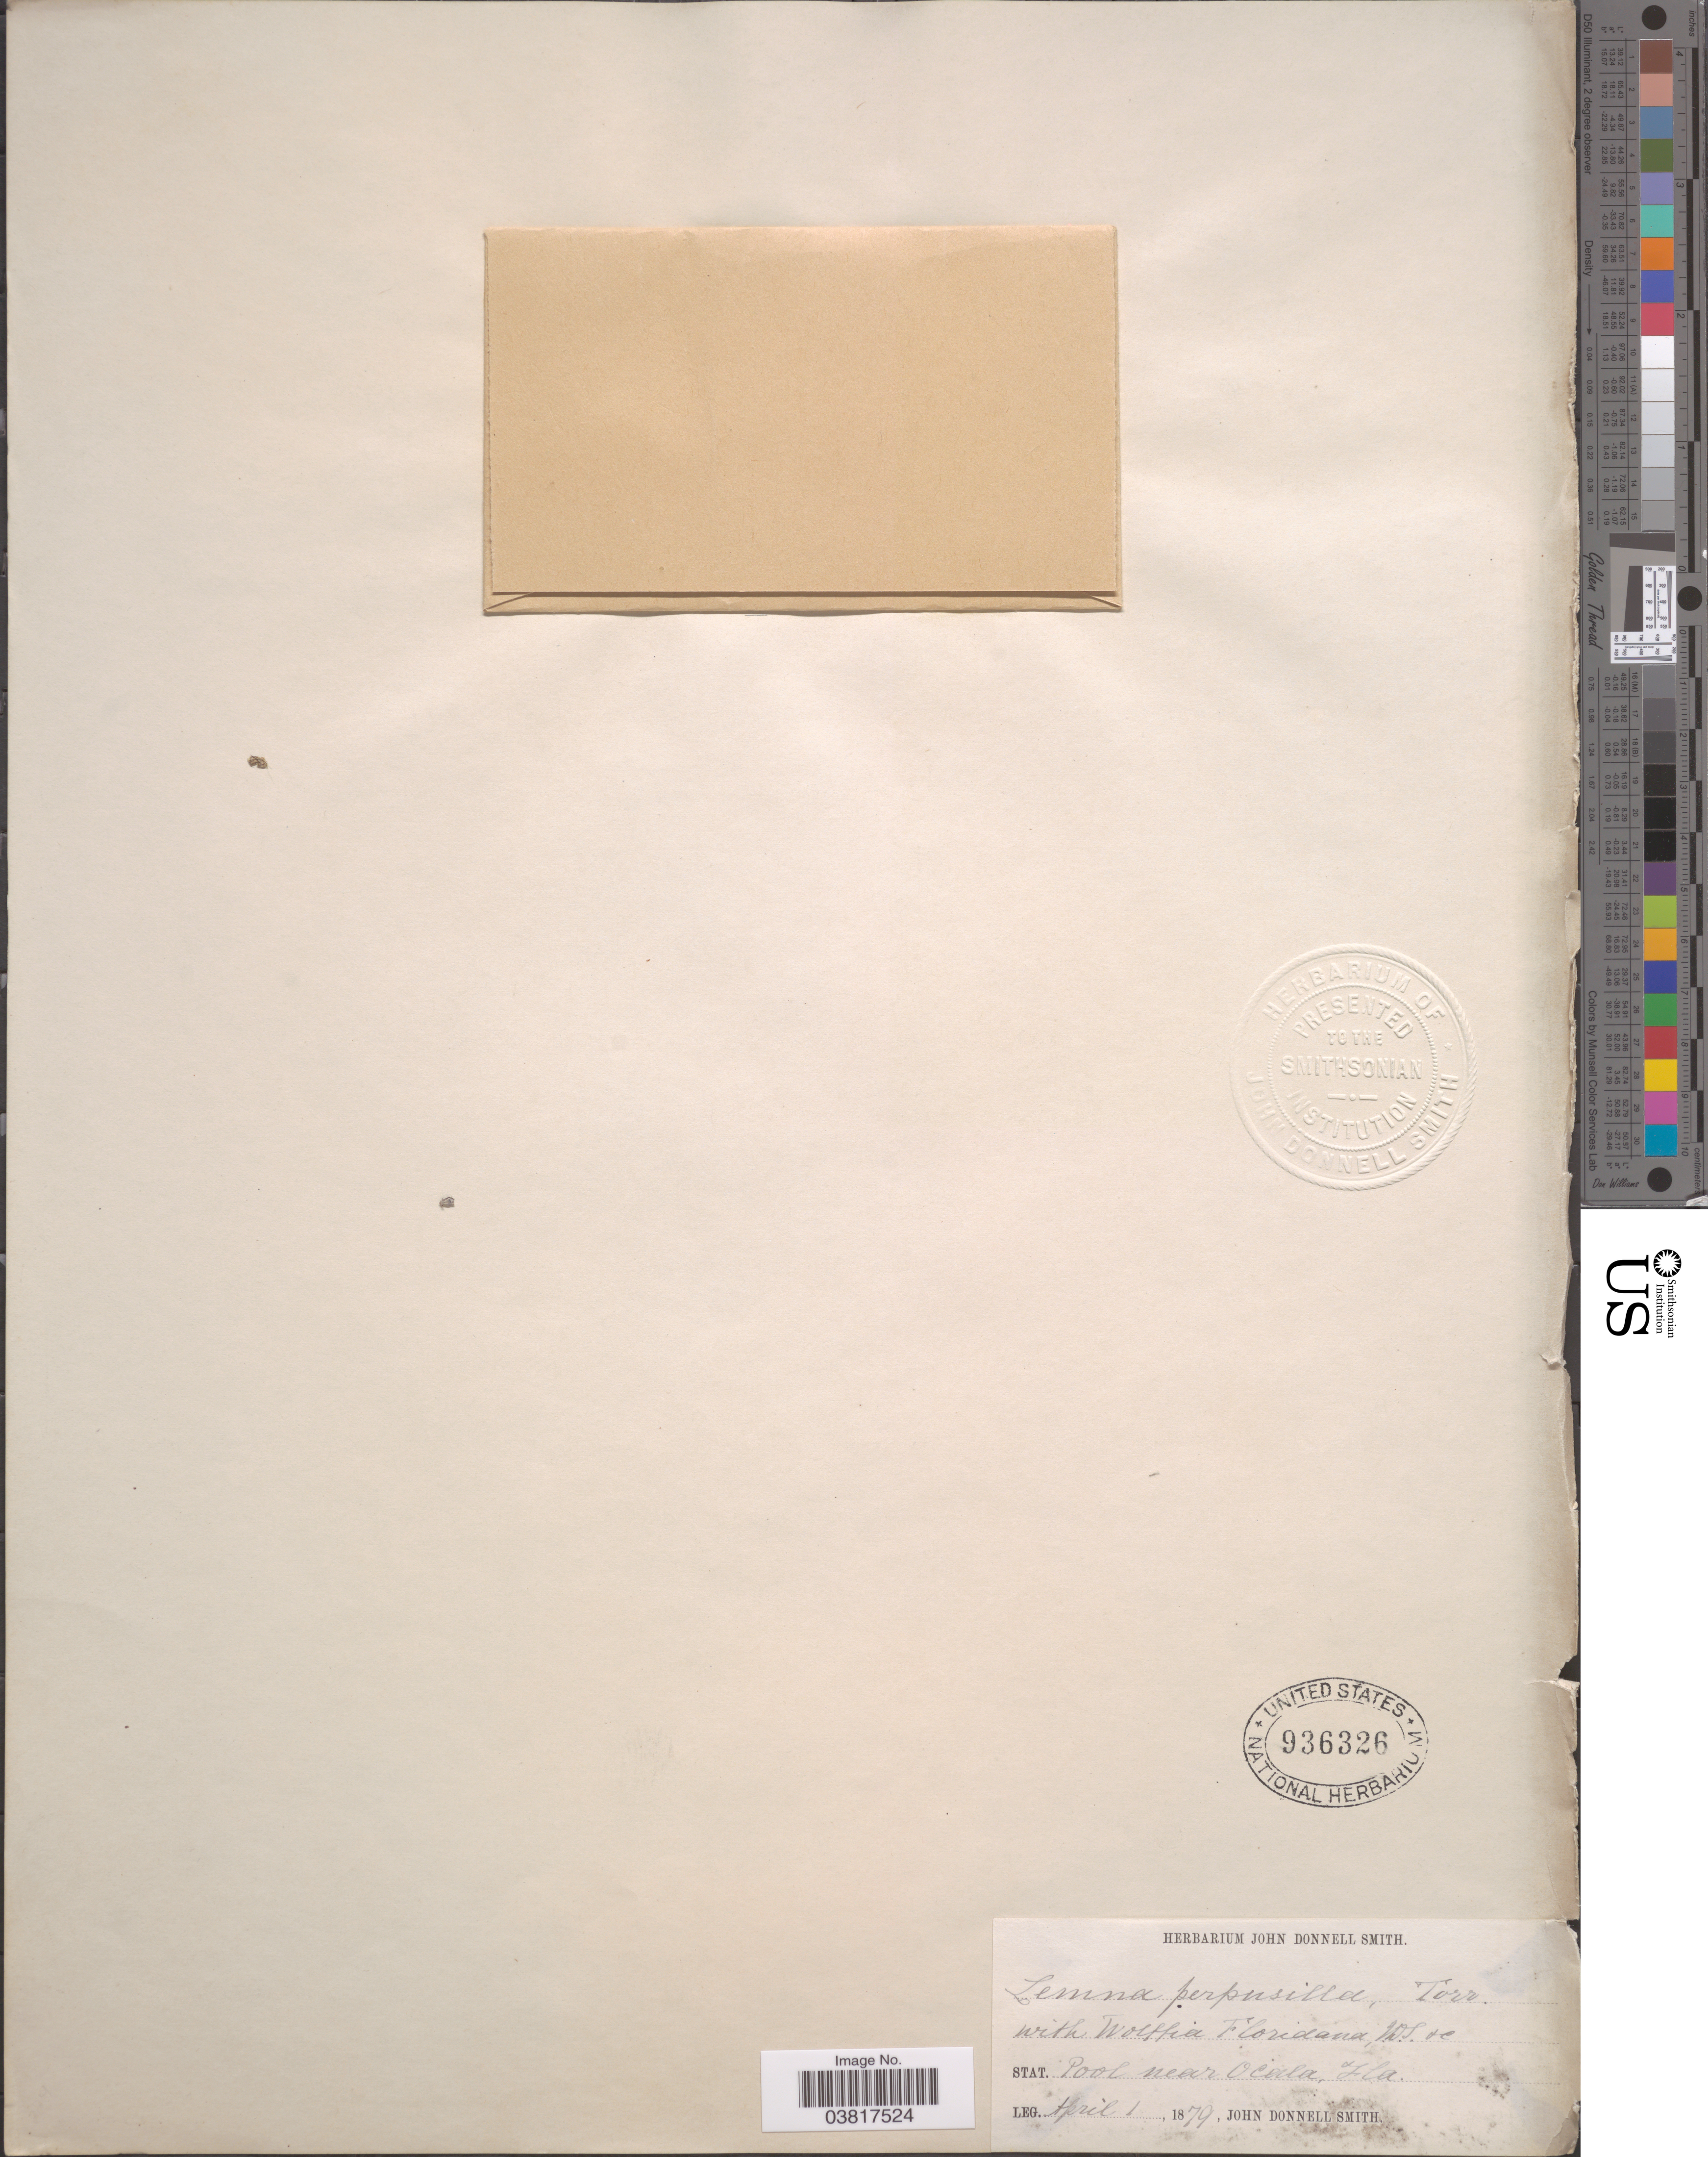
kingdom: Plantae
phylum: Tracheophyta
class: Liliopsida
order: Alismatales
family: Araceae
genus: Lemna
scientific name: Lemna perpusilla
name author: Torr.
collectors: J. Donnell Smith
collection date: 1879-04-01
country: United States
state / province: Florida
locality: Stat. Pool near Ocala.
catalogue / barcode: US 936326